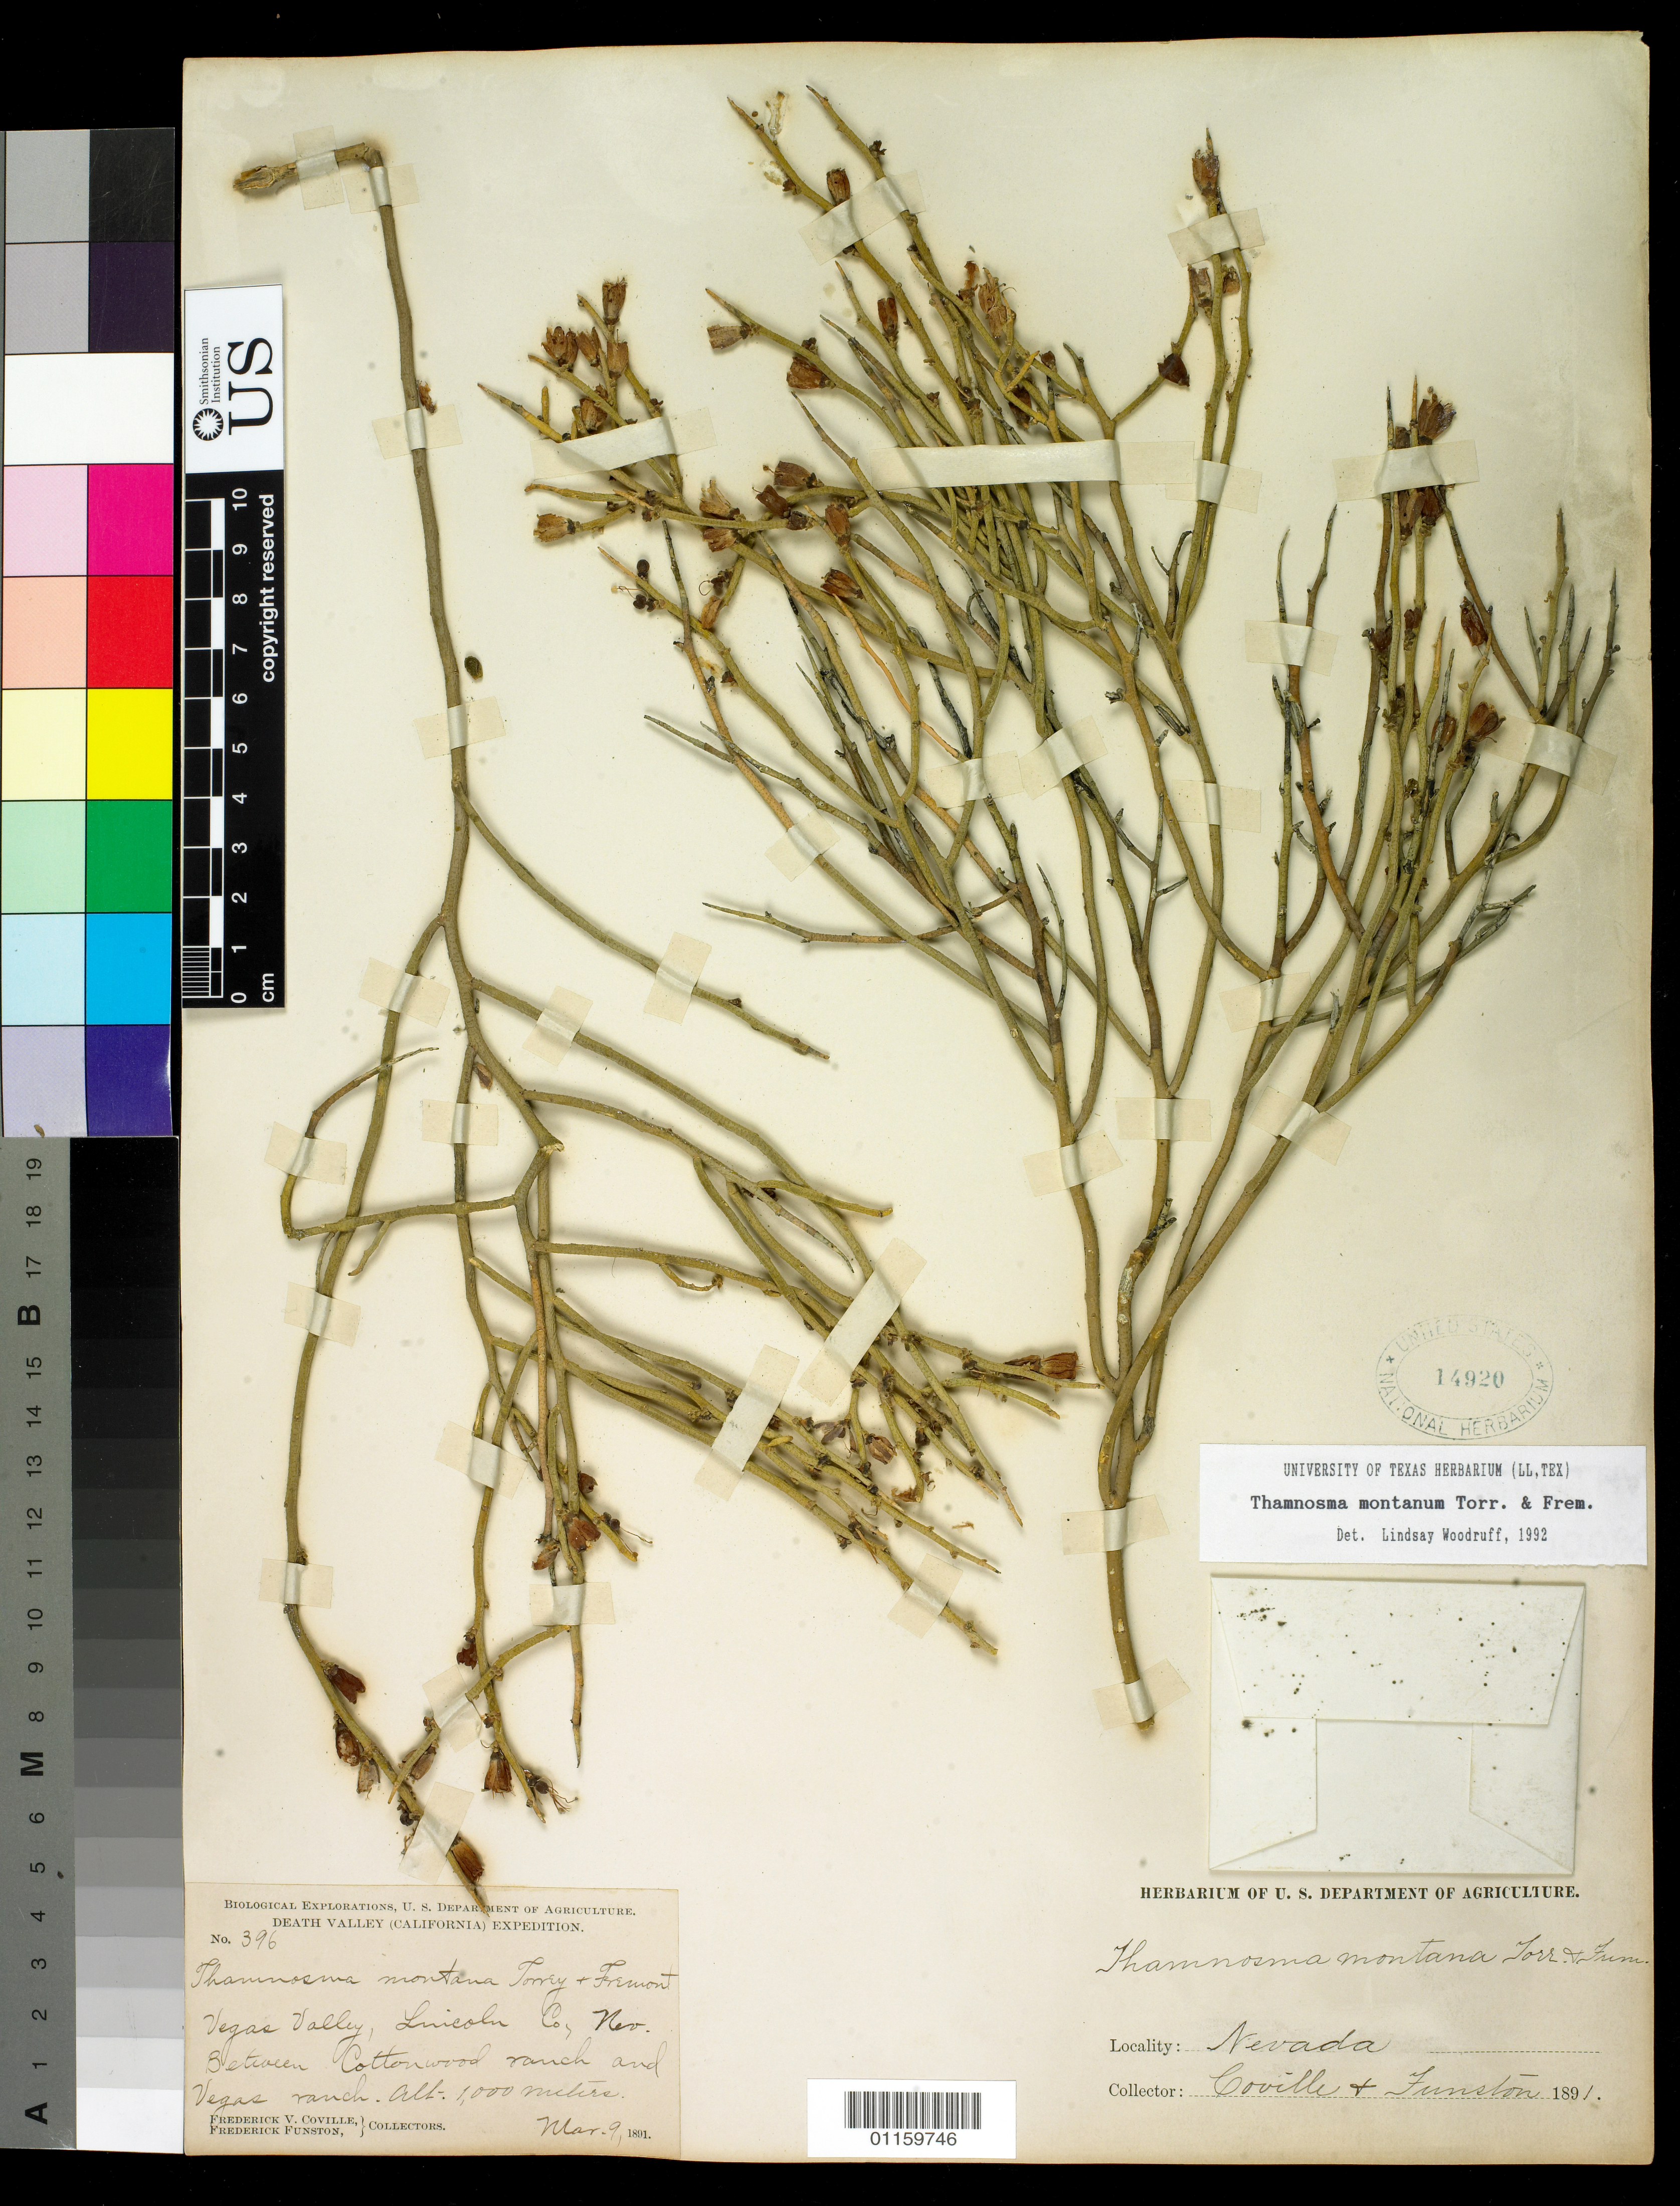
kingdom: Plantae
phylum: Tracheophyta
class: Magnoliopsida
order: Sapindales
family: Rutaceae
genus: Thamnosma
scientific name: Thamnosma montana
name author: Torr. & Frém.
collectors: F. V. Coville & F. Funston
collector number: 396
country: United States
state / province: Nevada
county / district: Lincoln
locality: Vegas Valley, between Cottonwood ranch and Vegas ranch.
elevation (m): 1000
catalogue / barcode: US 14920